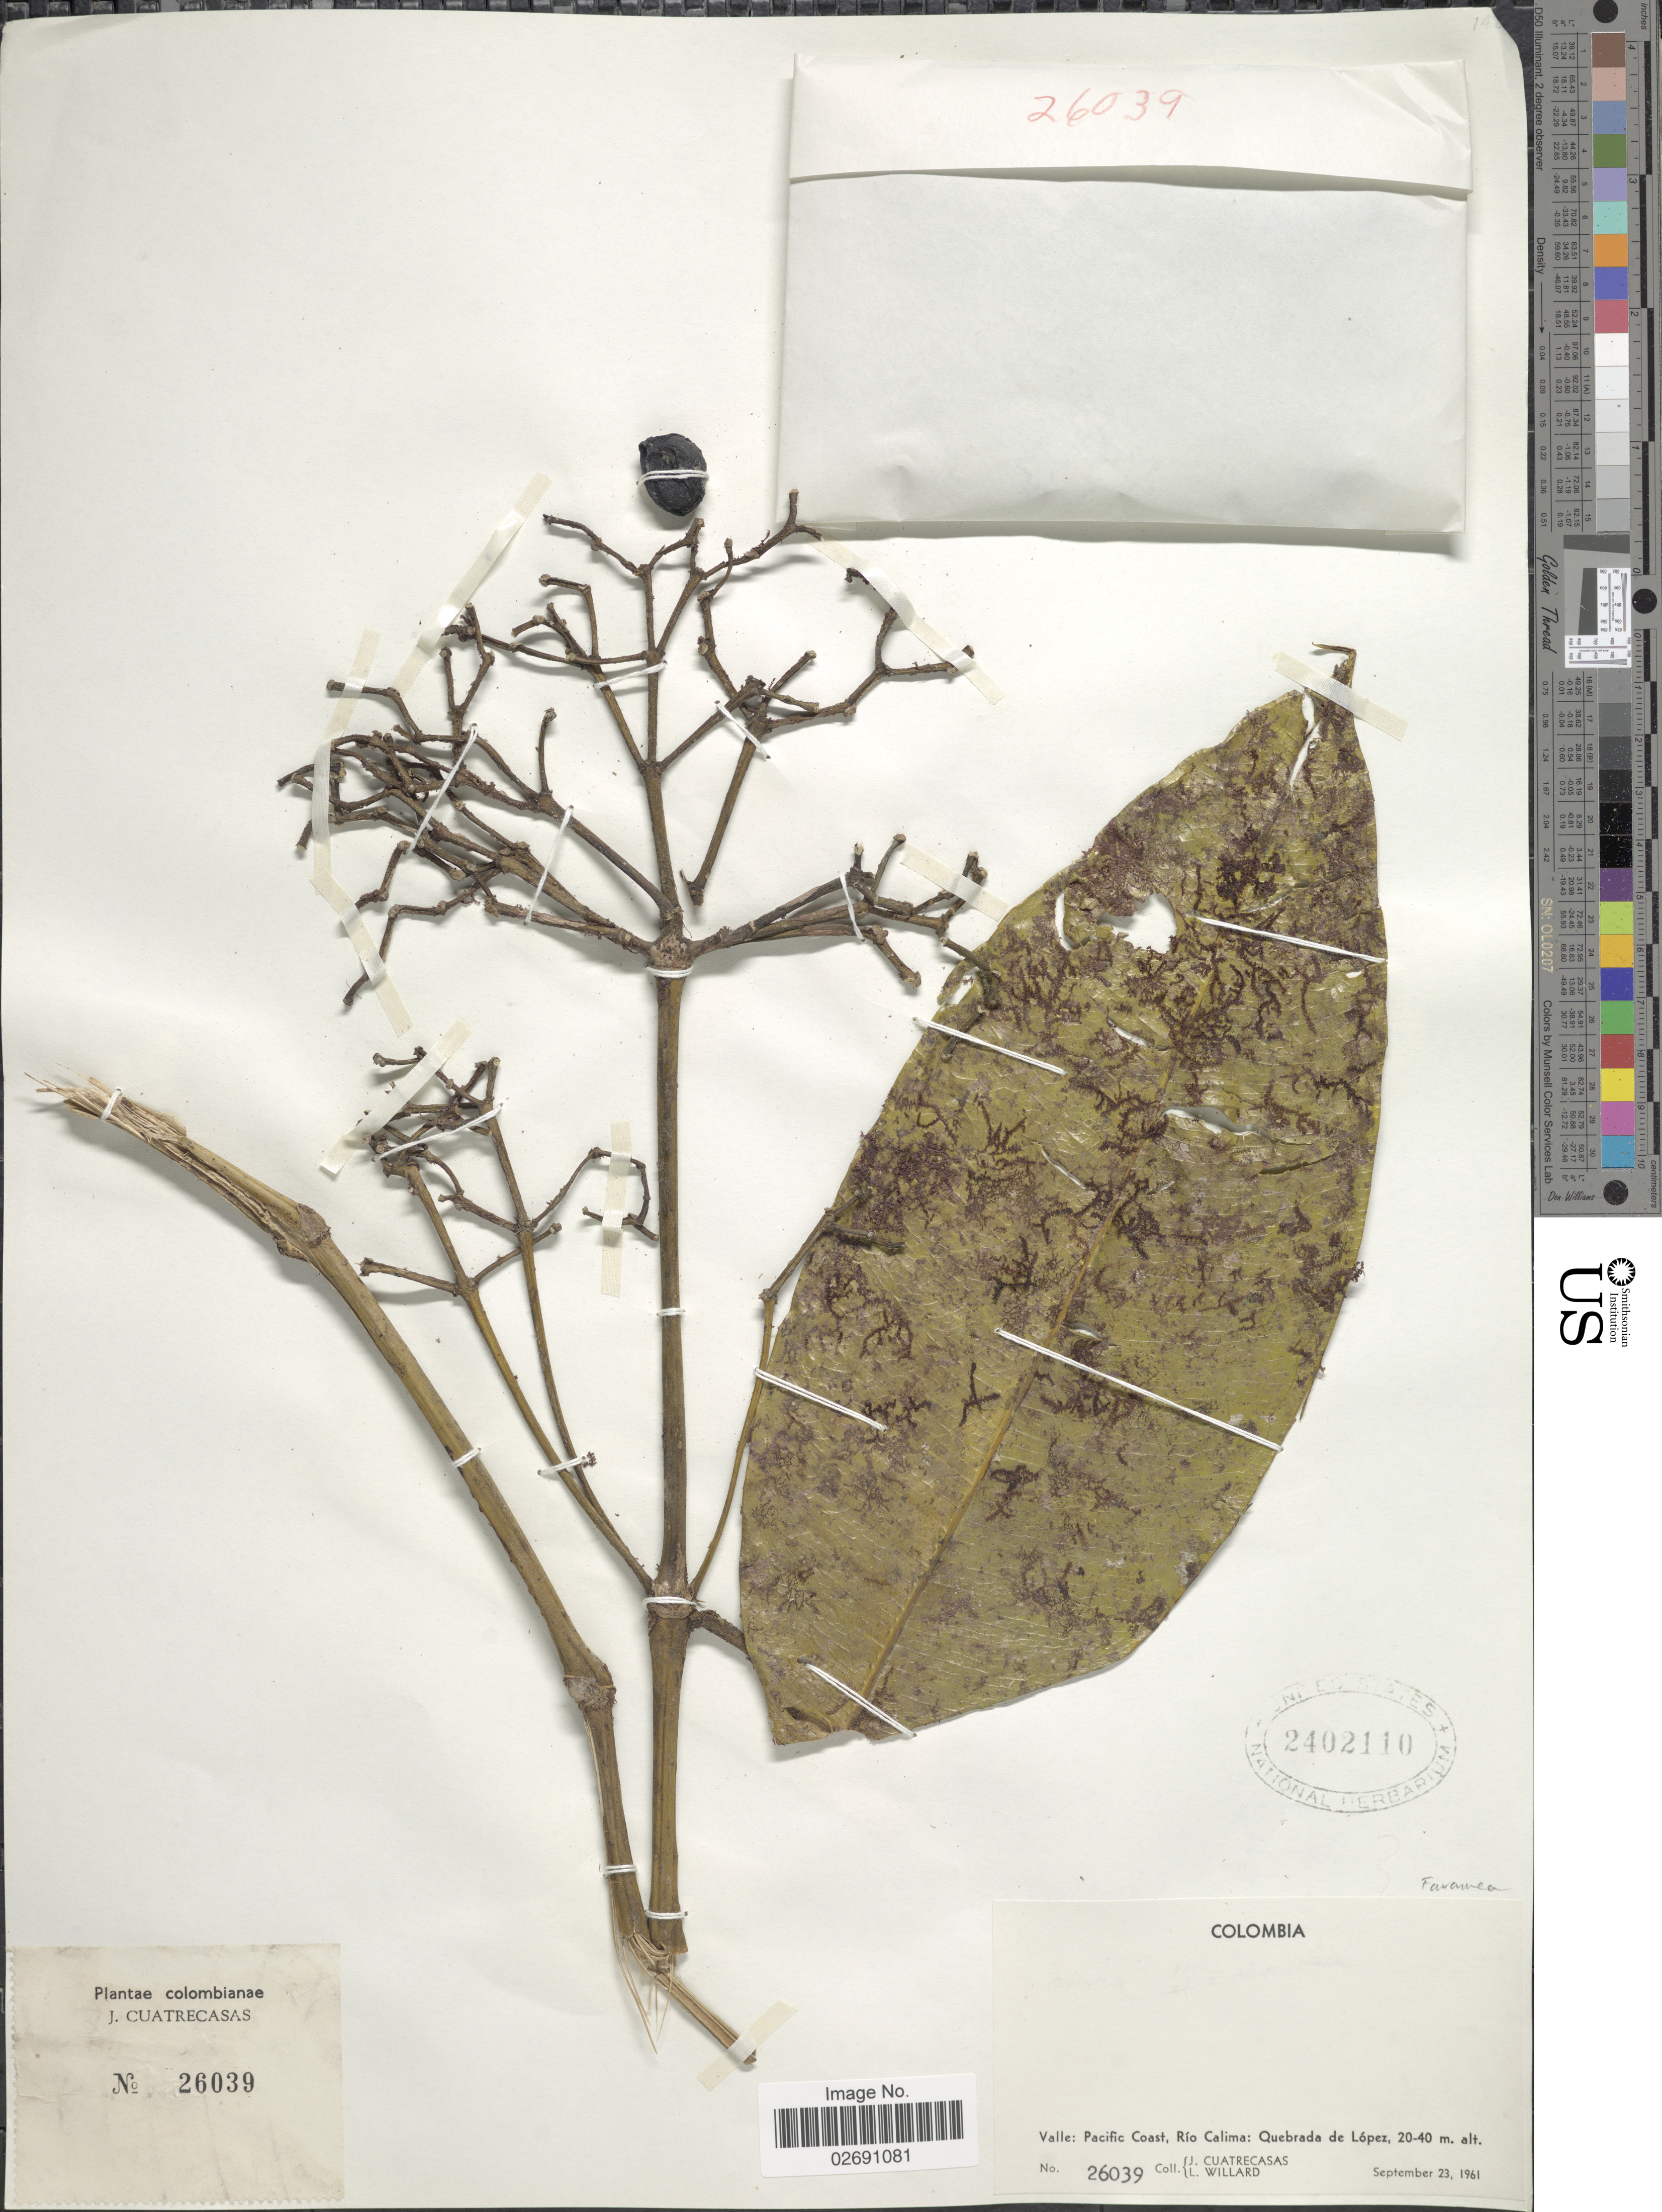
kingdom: Plantae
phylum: Tracheophyta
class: Magnoliopsida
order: Gentianales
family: Rubiaceae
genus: Faramea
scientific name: Faramea sp.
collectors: J. Cuatrecasas & L. Willard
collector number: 26039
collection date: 1961-09-23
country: Colombia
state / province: Valle del Cauca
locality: Valle: Pacific Coast, Rio Calima: Quebrada de Lopez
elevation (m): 20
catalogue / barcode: US 2402110